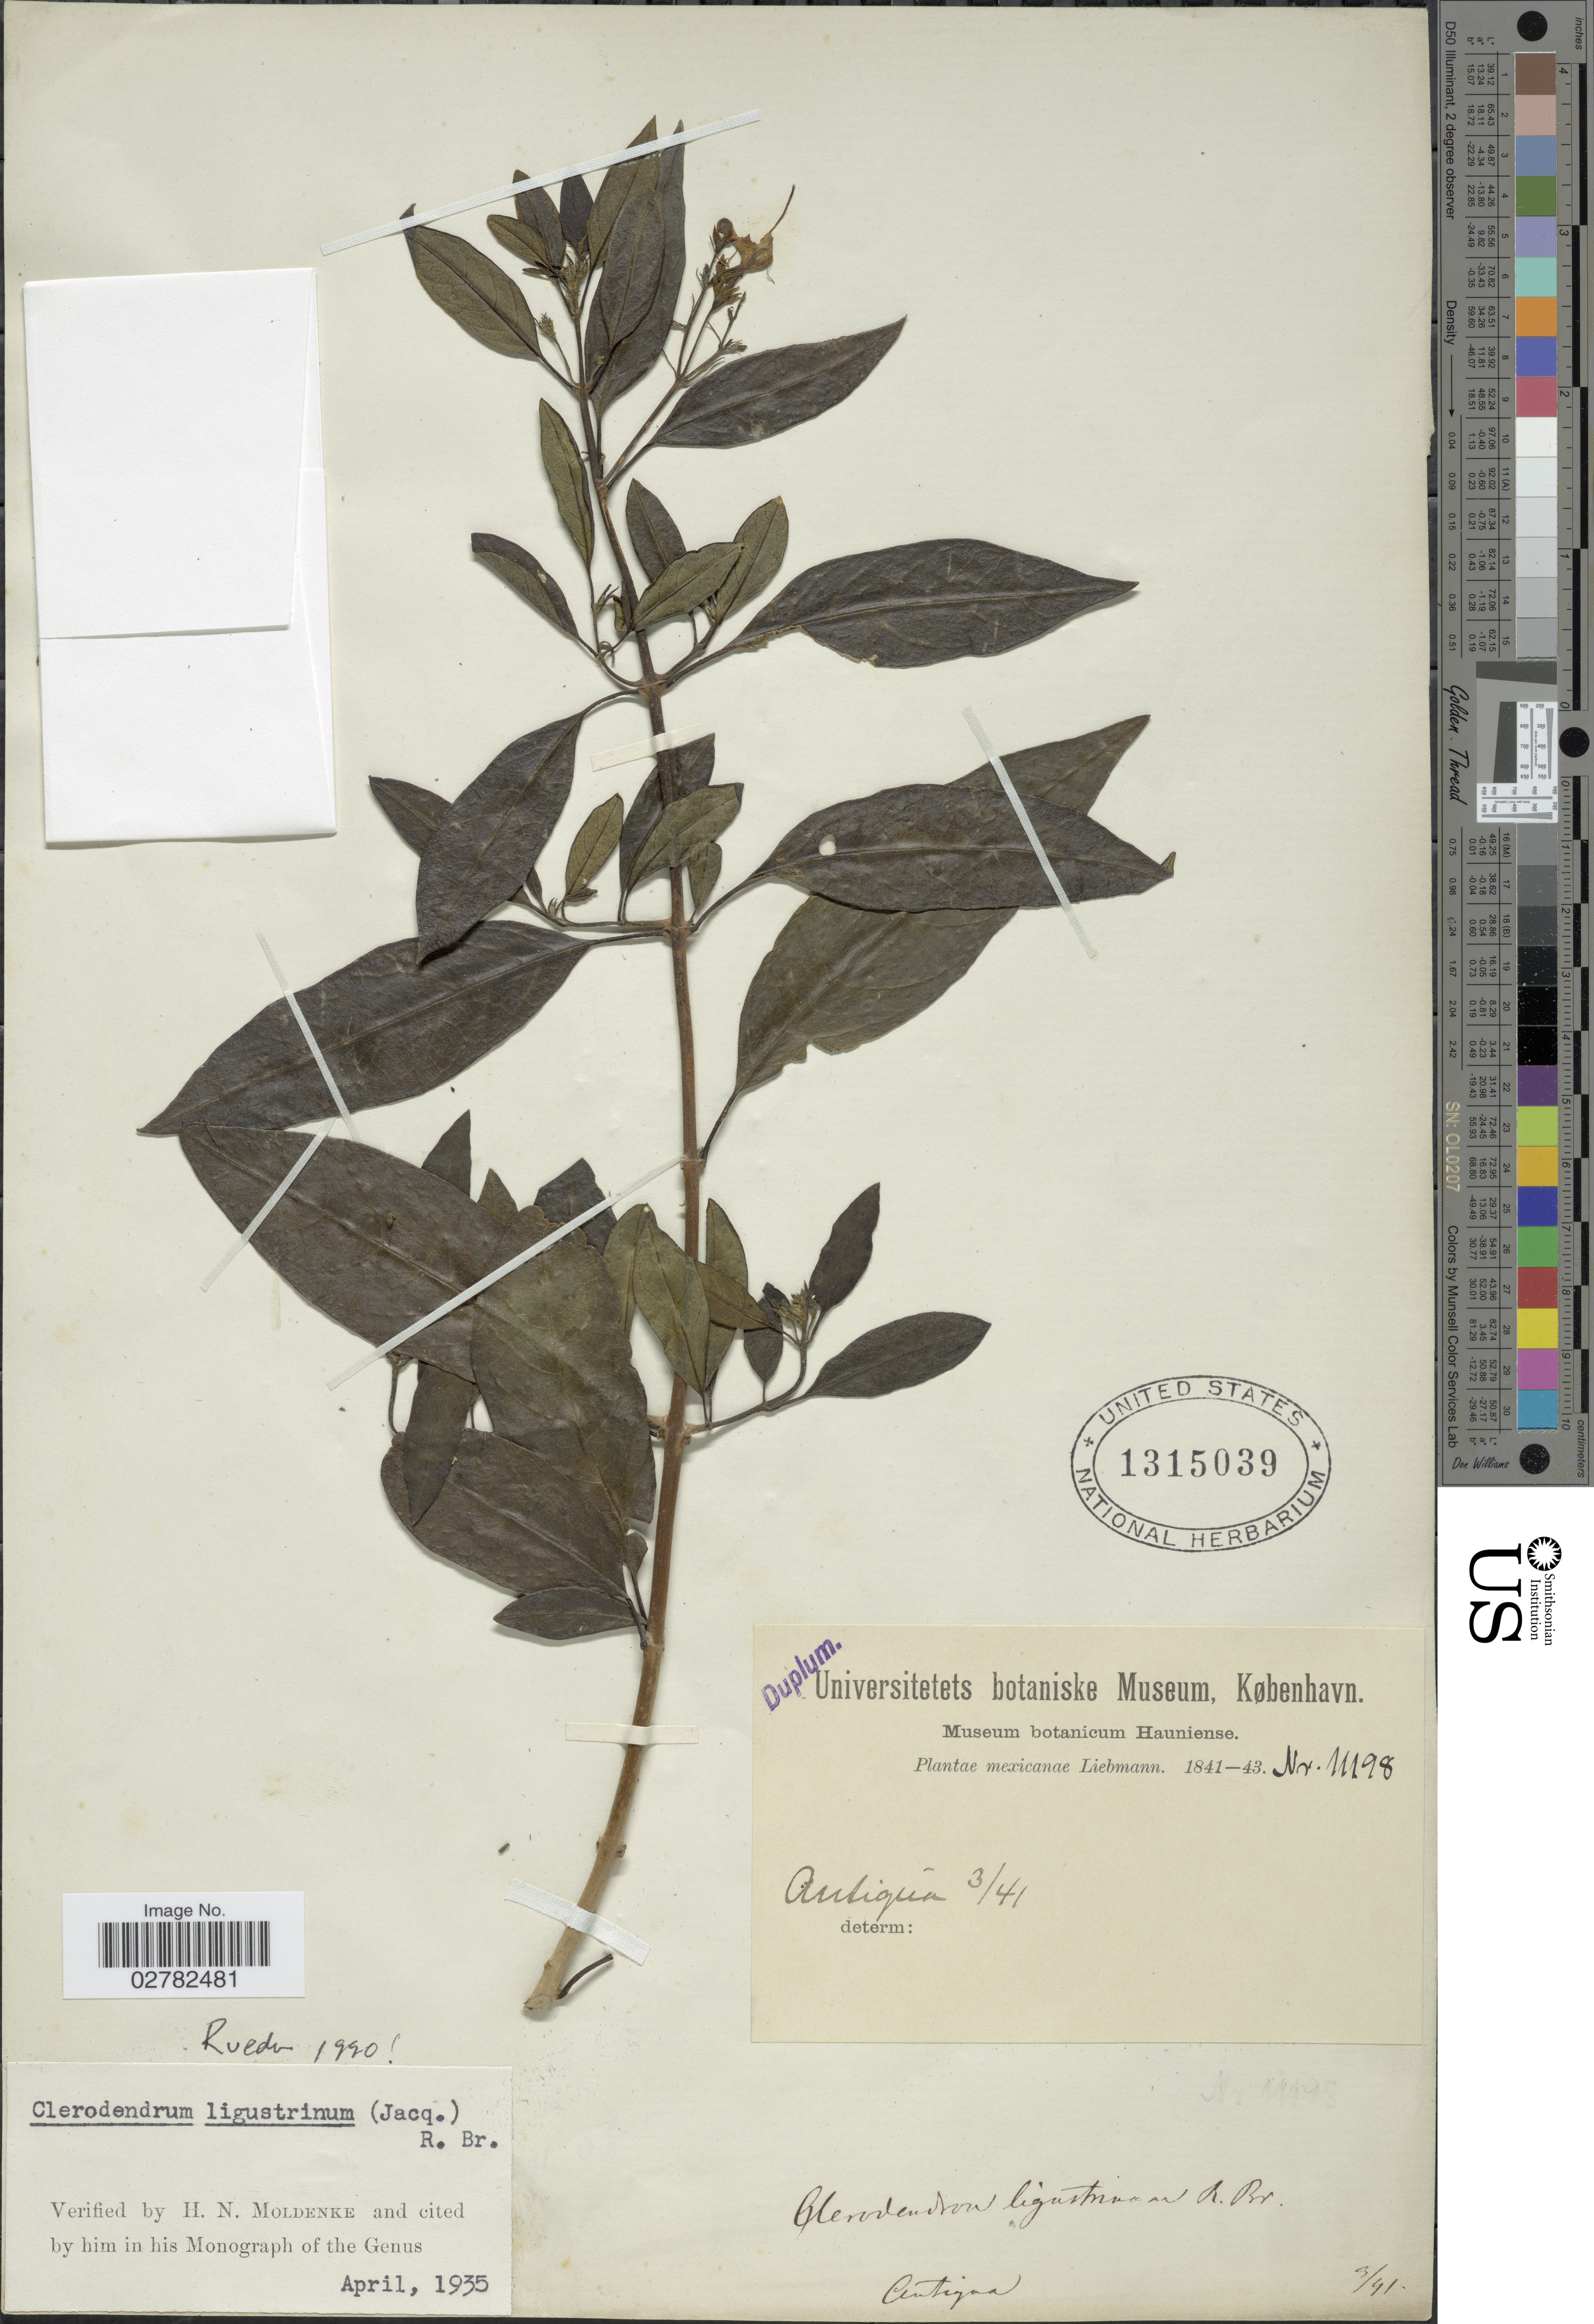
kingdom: Plantae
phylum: Tracheophyta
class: Magnoliopsida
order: Lamiales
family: Lamiaceae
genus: Clerodendrum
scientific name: Clerodendrum ligustrinum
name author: (Jacq.) R. Br.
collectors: Liebmann, --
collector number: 11198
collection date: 1841-03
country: Mexico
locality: Antigua.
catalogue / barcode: US 1315039